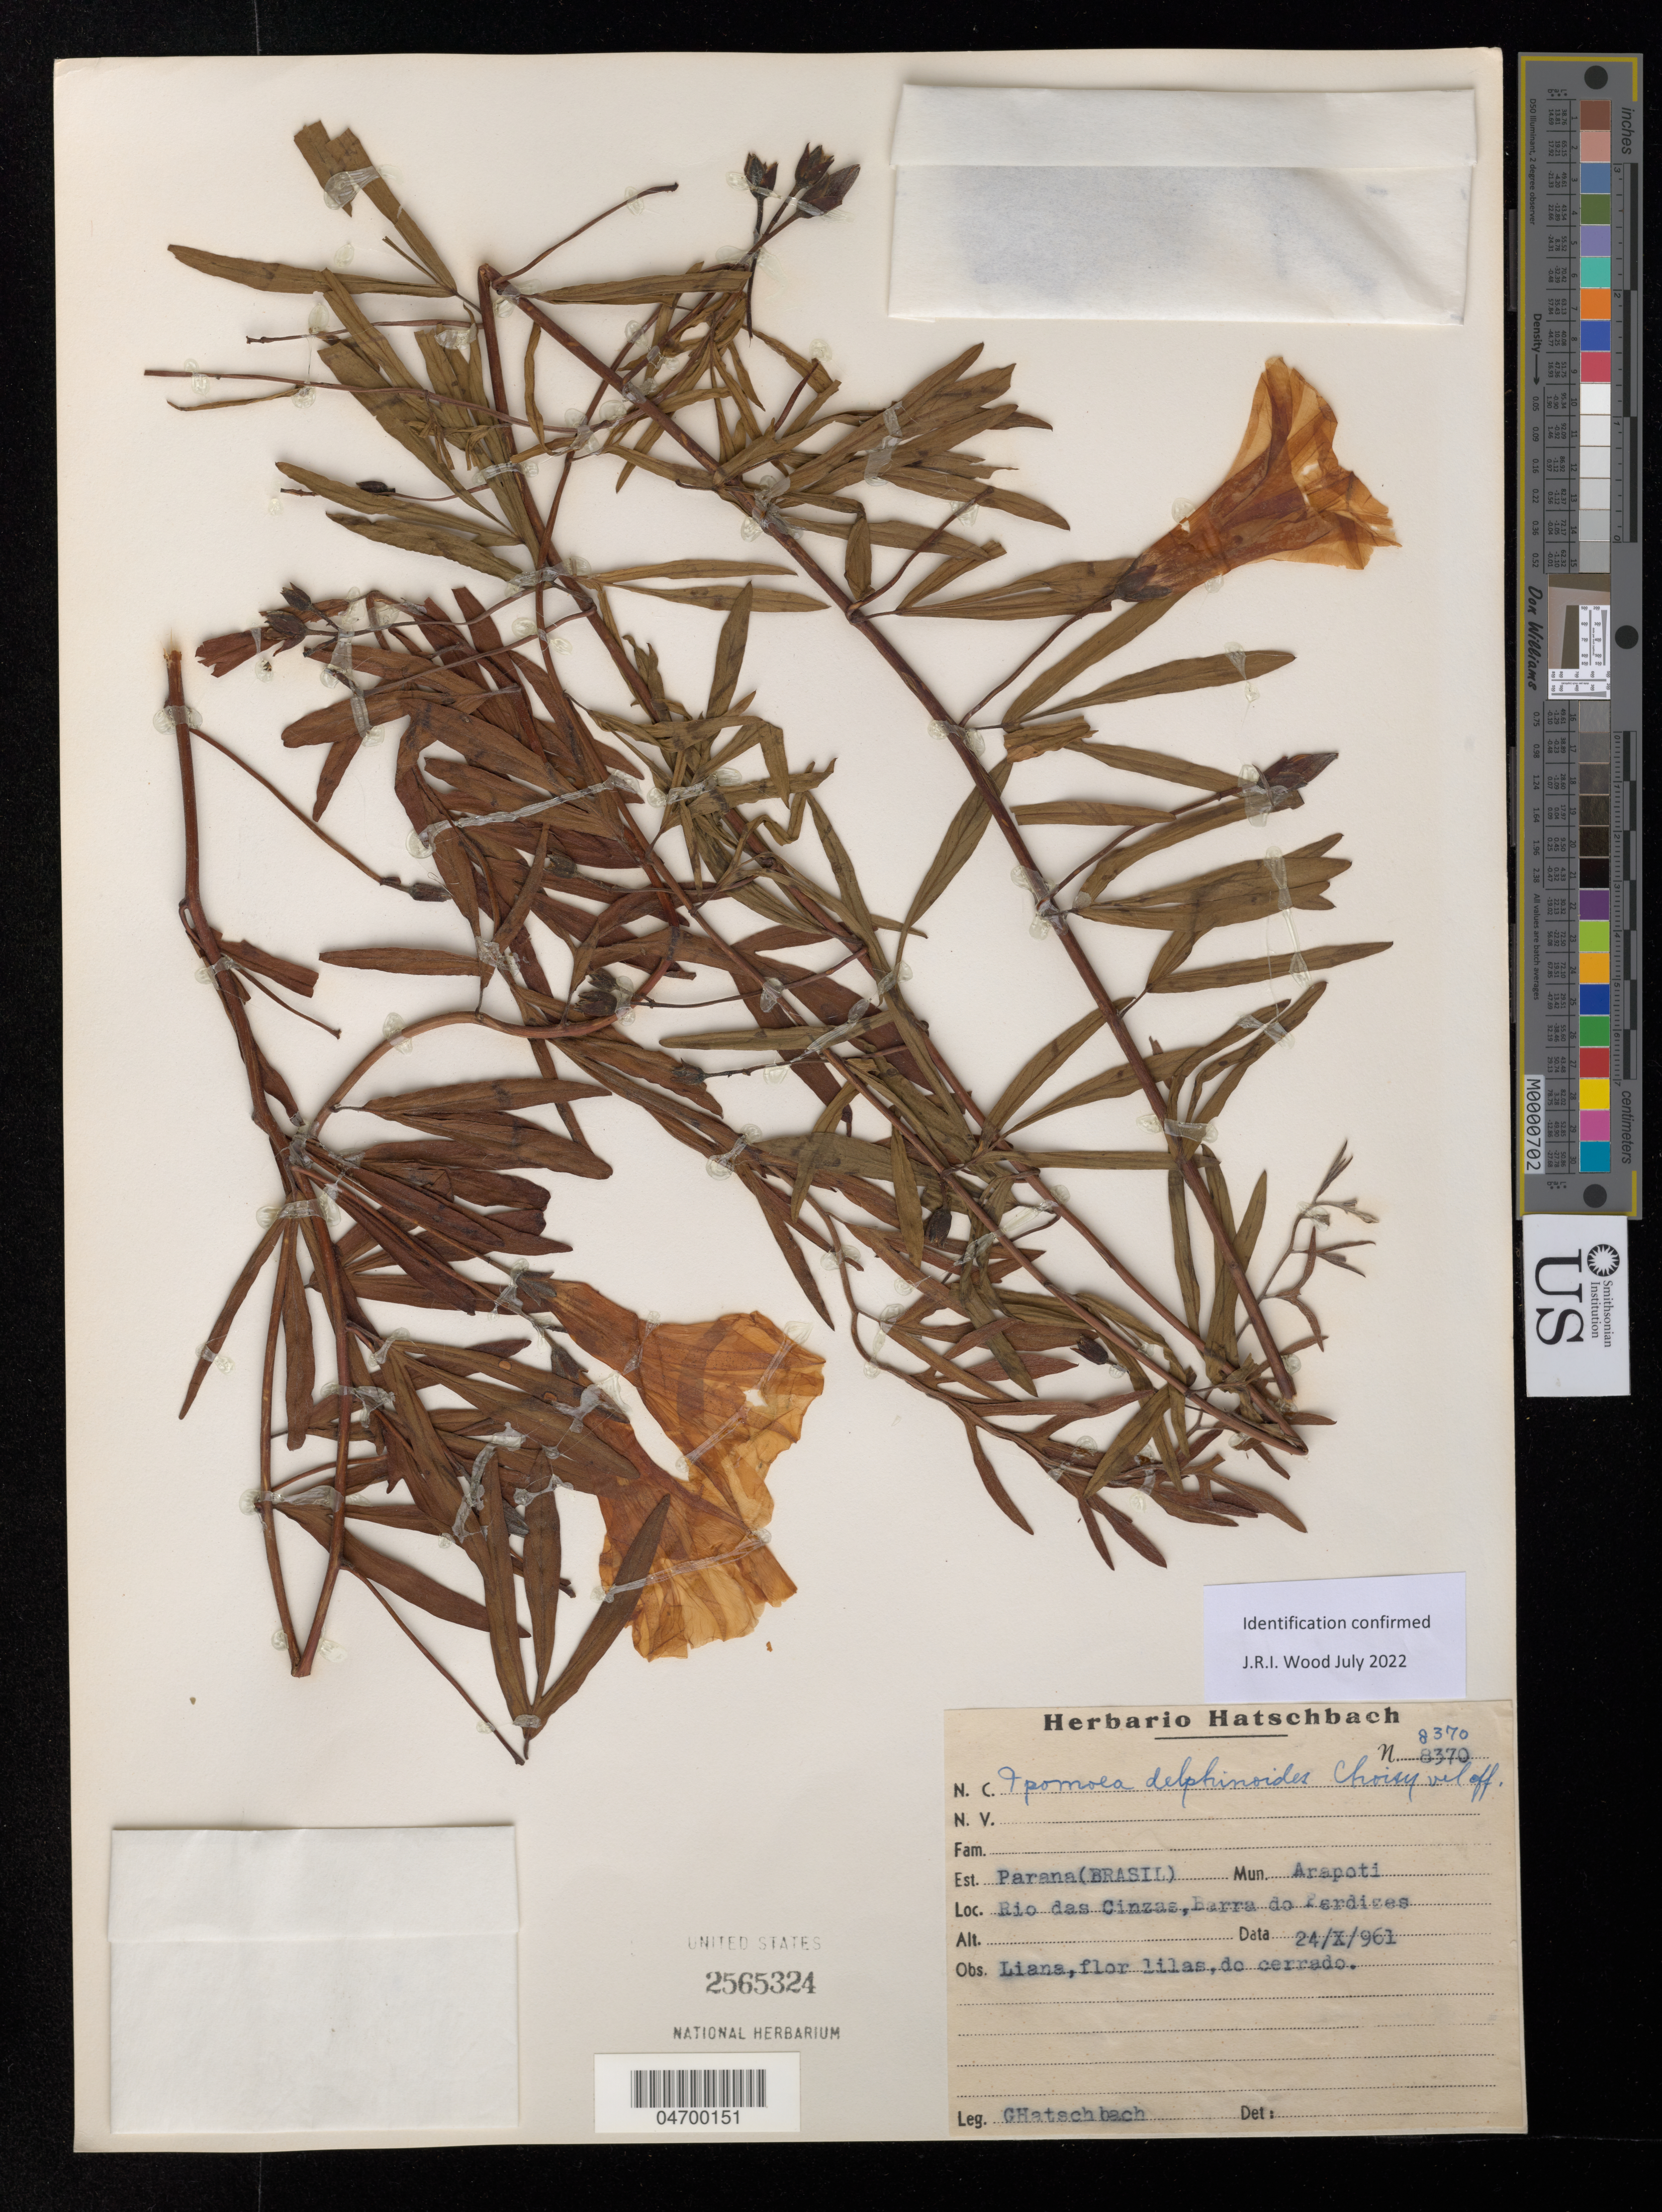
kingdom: Plantae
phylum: Tracheophyta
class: Magnoliopsida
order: Solanales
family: Convolvulaceae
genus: Ipomoea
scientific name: Ipomoea delphinioides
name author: Choisy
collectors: G. Hatschbach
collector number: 8370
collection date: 1961-10-24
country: Brazil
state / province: Paraná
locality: Mun. Arapoti. Rio das Cinzas, Barra do Perdizes.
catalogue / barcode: US 2565324